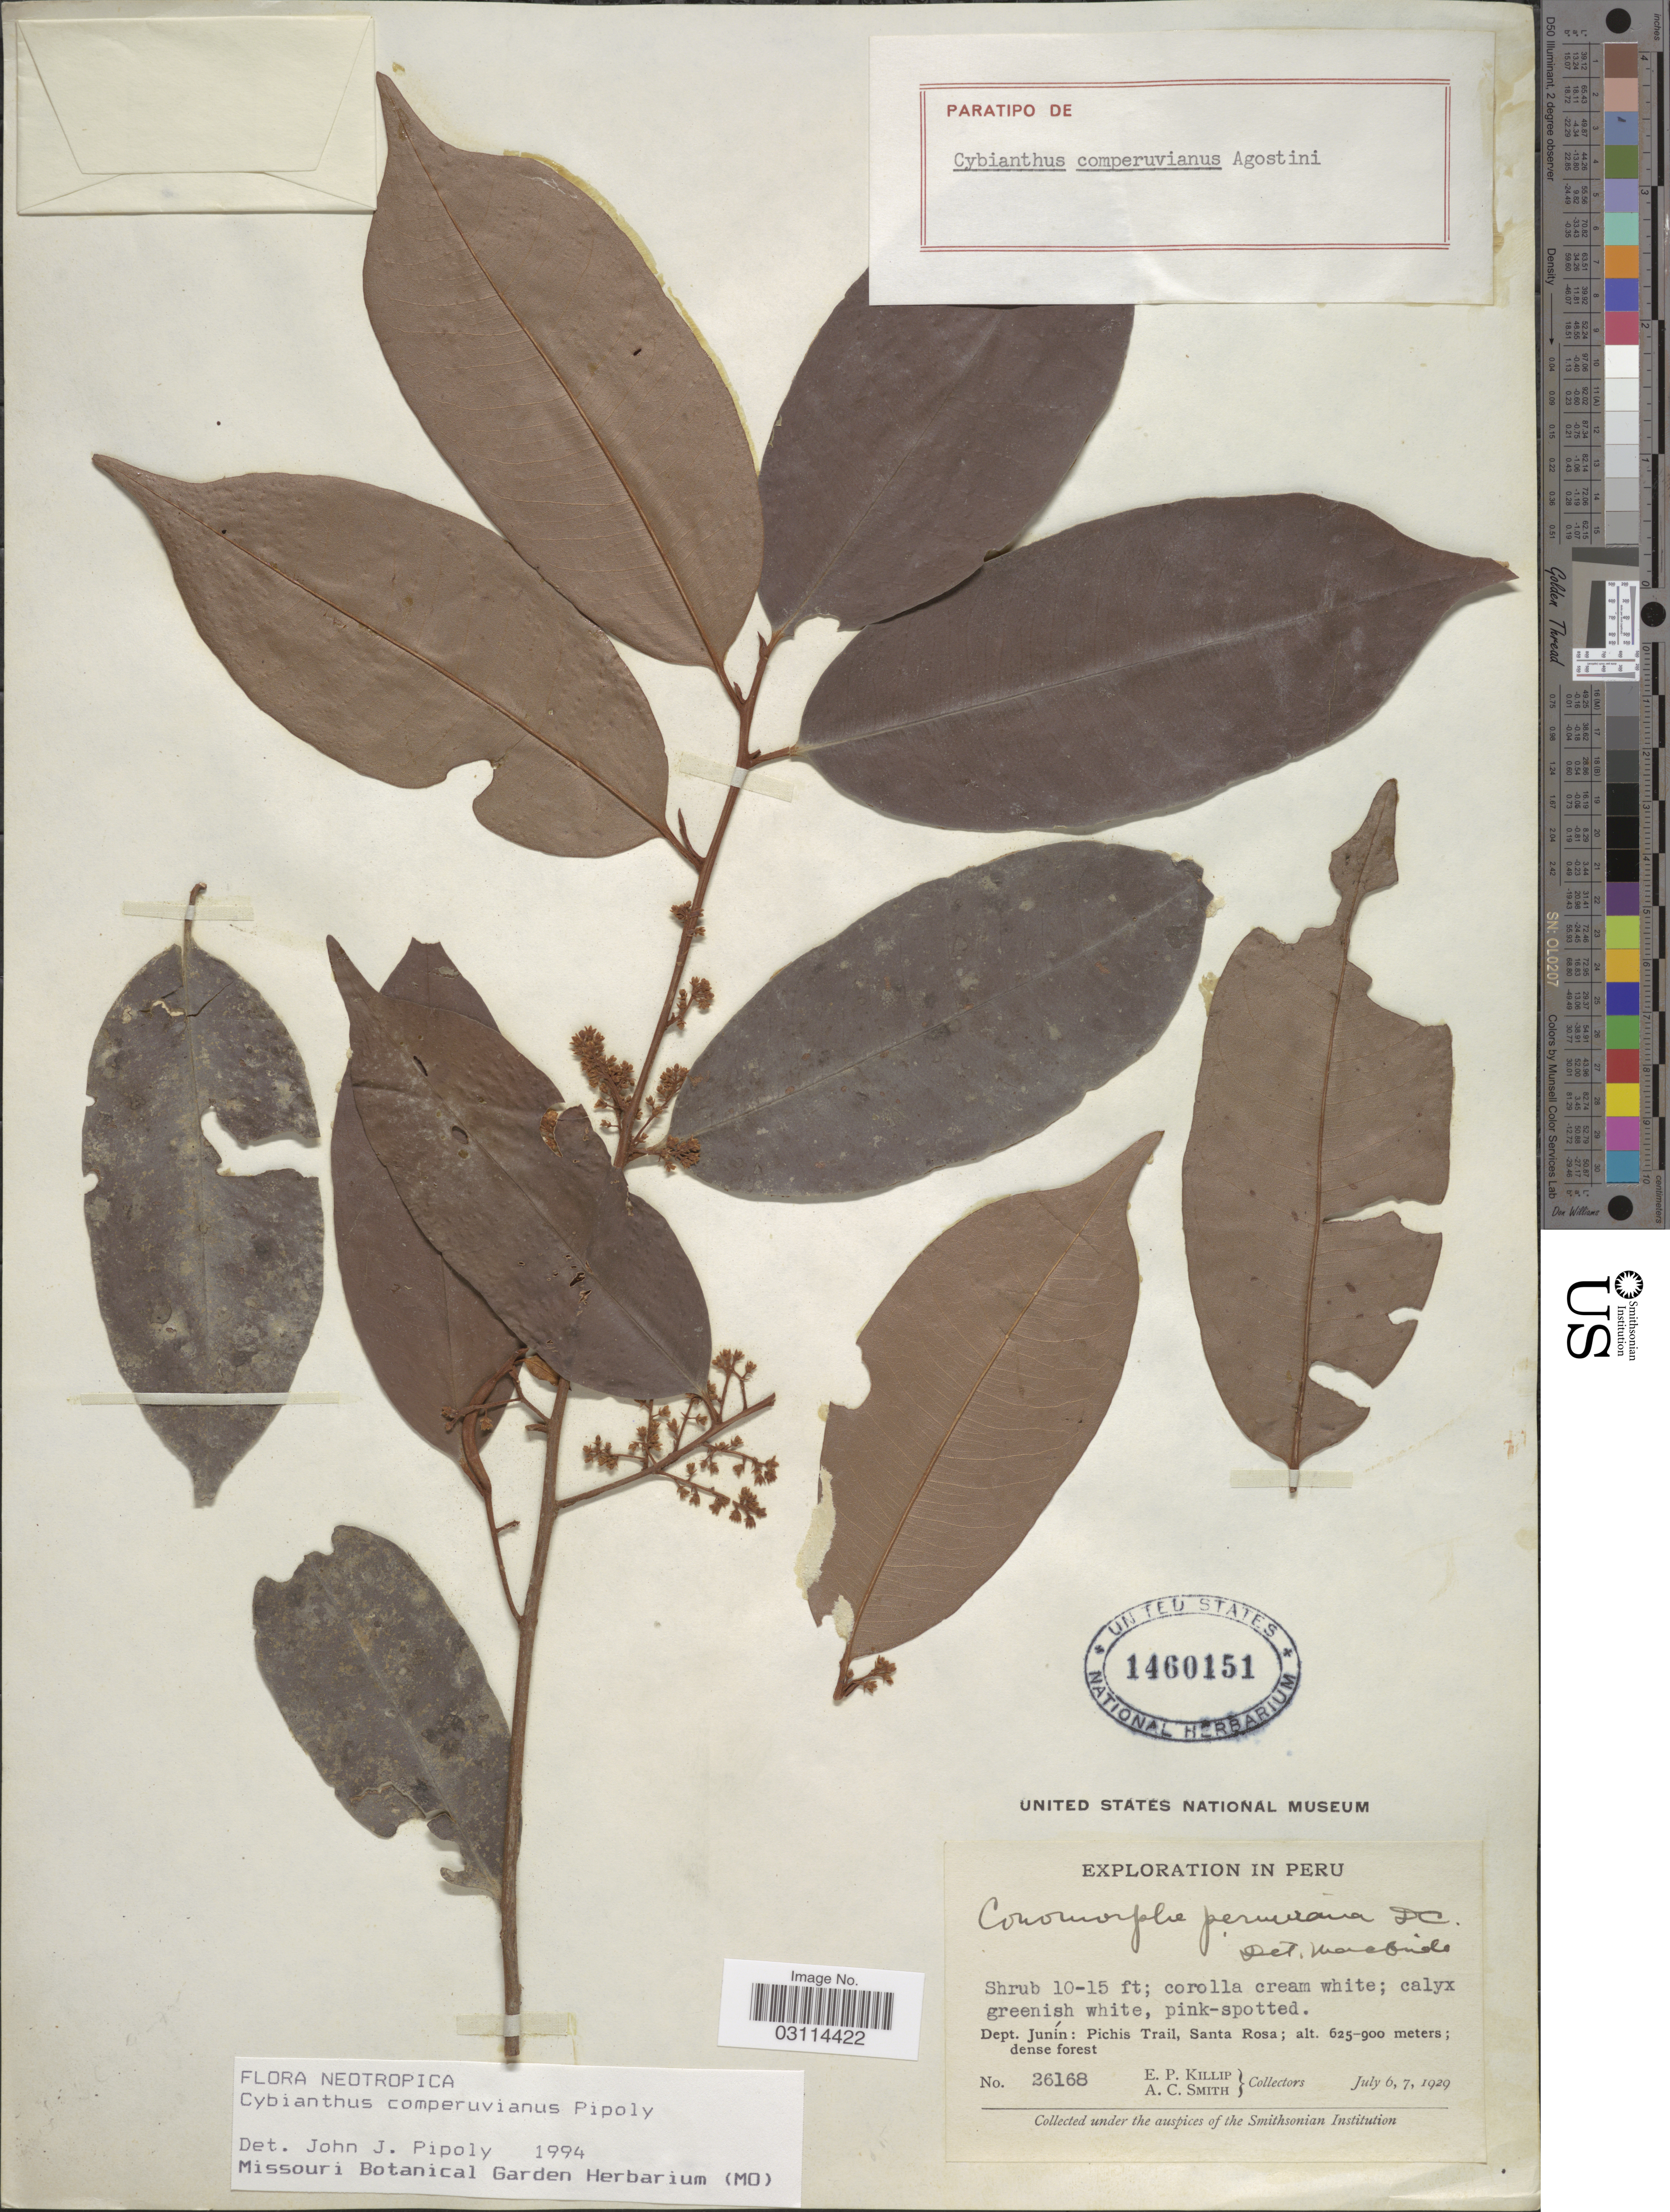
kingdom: Plantae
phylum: Tracheophyta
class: Magnoliopsida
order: Ericales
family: Primulaceae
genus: Cybianthus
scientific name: Cybianthus comperuvianus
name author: Pipoly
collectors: E. P. Killip & A. C. Smith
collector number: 26168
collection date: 1929-07-06/1929-07-07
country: Peru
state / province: Junín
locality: Dept. Junín: Pichis Trail, Santa Rosa.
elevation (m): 625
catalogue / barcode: US 1460151